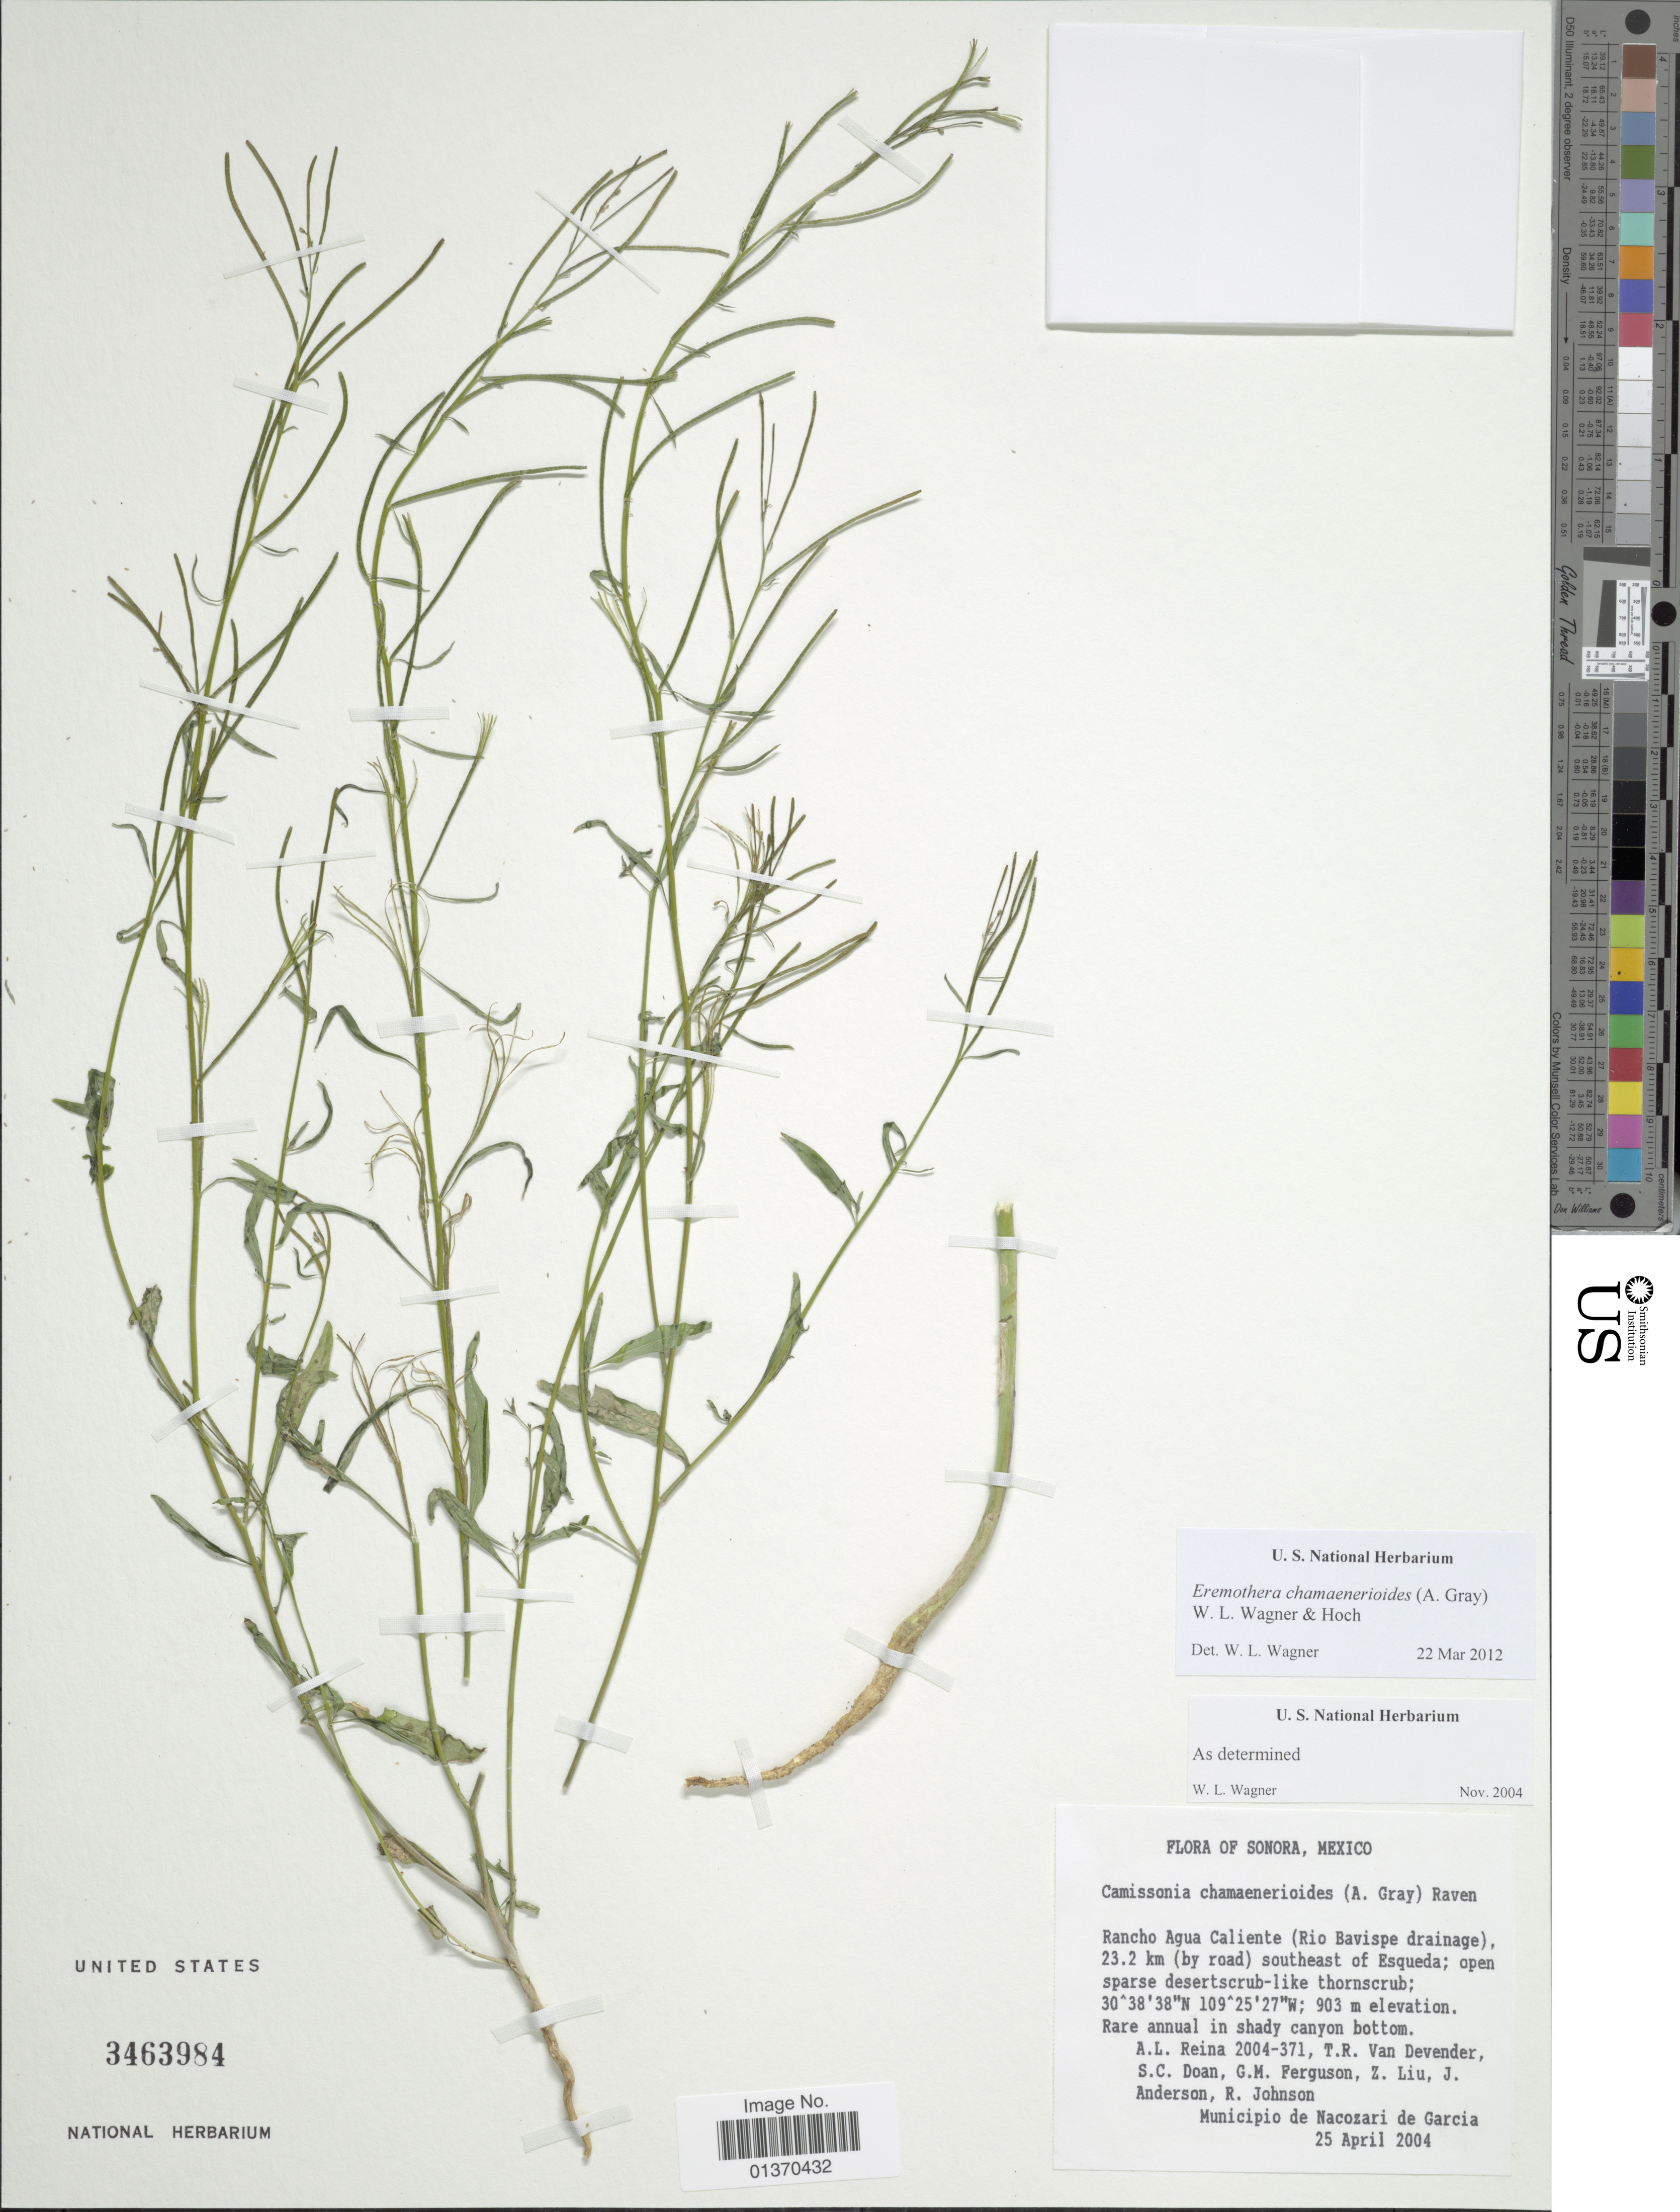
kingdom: Plantae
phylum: Tracheophyta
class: Magnoliopsida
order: Myrtales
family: Onagraceae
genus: Eremothera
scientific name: Eremothera chamaenerioides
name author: (A. Gray) W.L. Wagner & Hoch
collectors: A. L. Reina G., T. R. Van Devender, S. Doan, G. Ferguson & et al.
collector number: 2004-371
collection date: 2004-04-25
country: Mexico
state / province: Sonora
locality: Rancho Agua Caliente (Rio Bavispe drainage), 23.2 km (by road) southeast of Esqueda, Municipio de Nacozari de Garcia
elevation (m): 903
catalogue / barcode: US 3463984